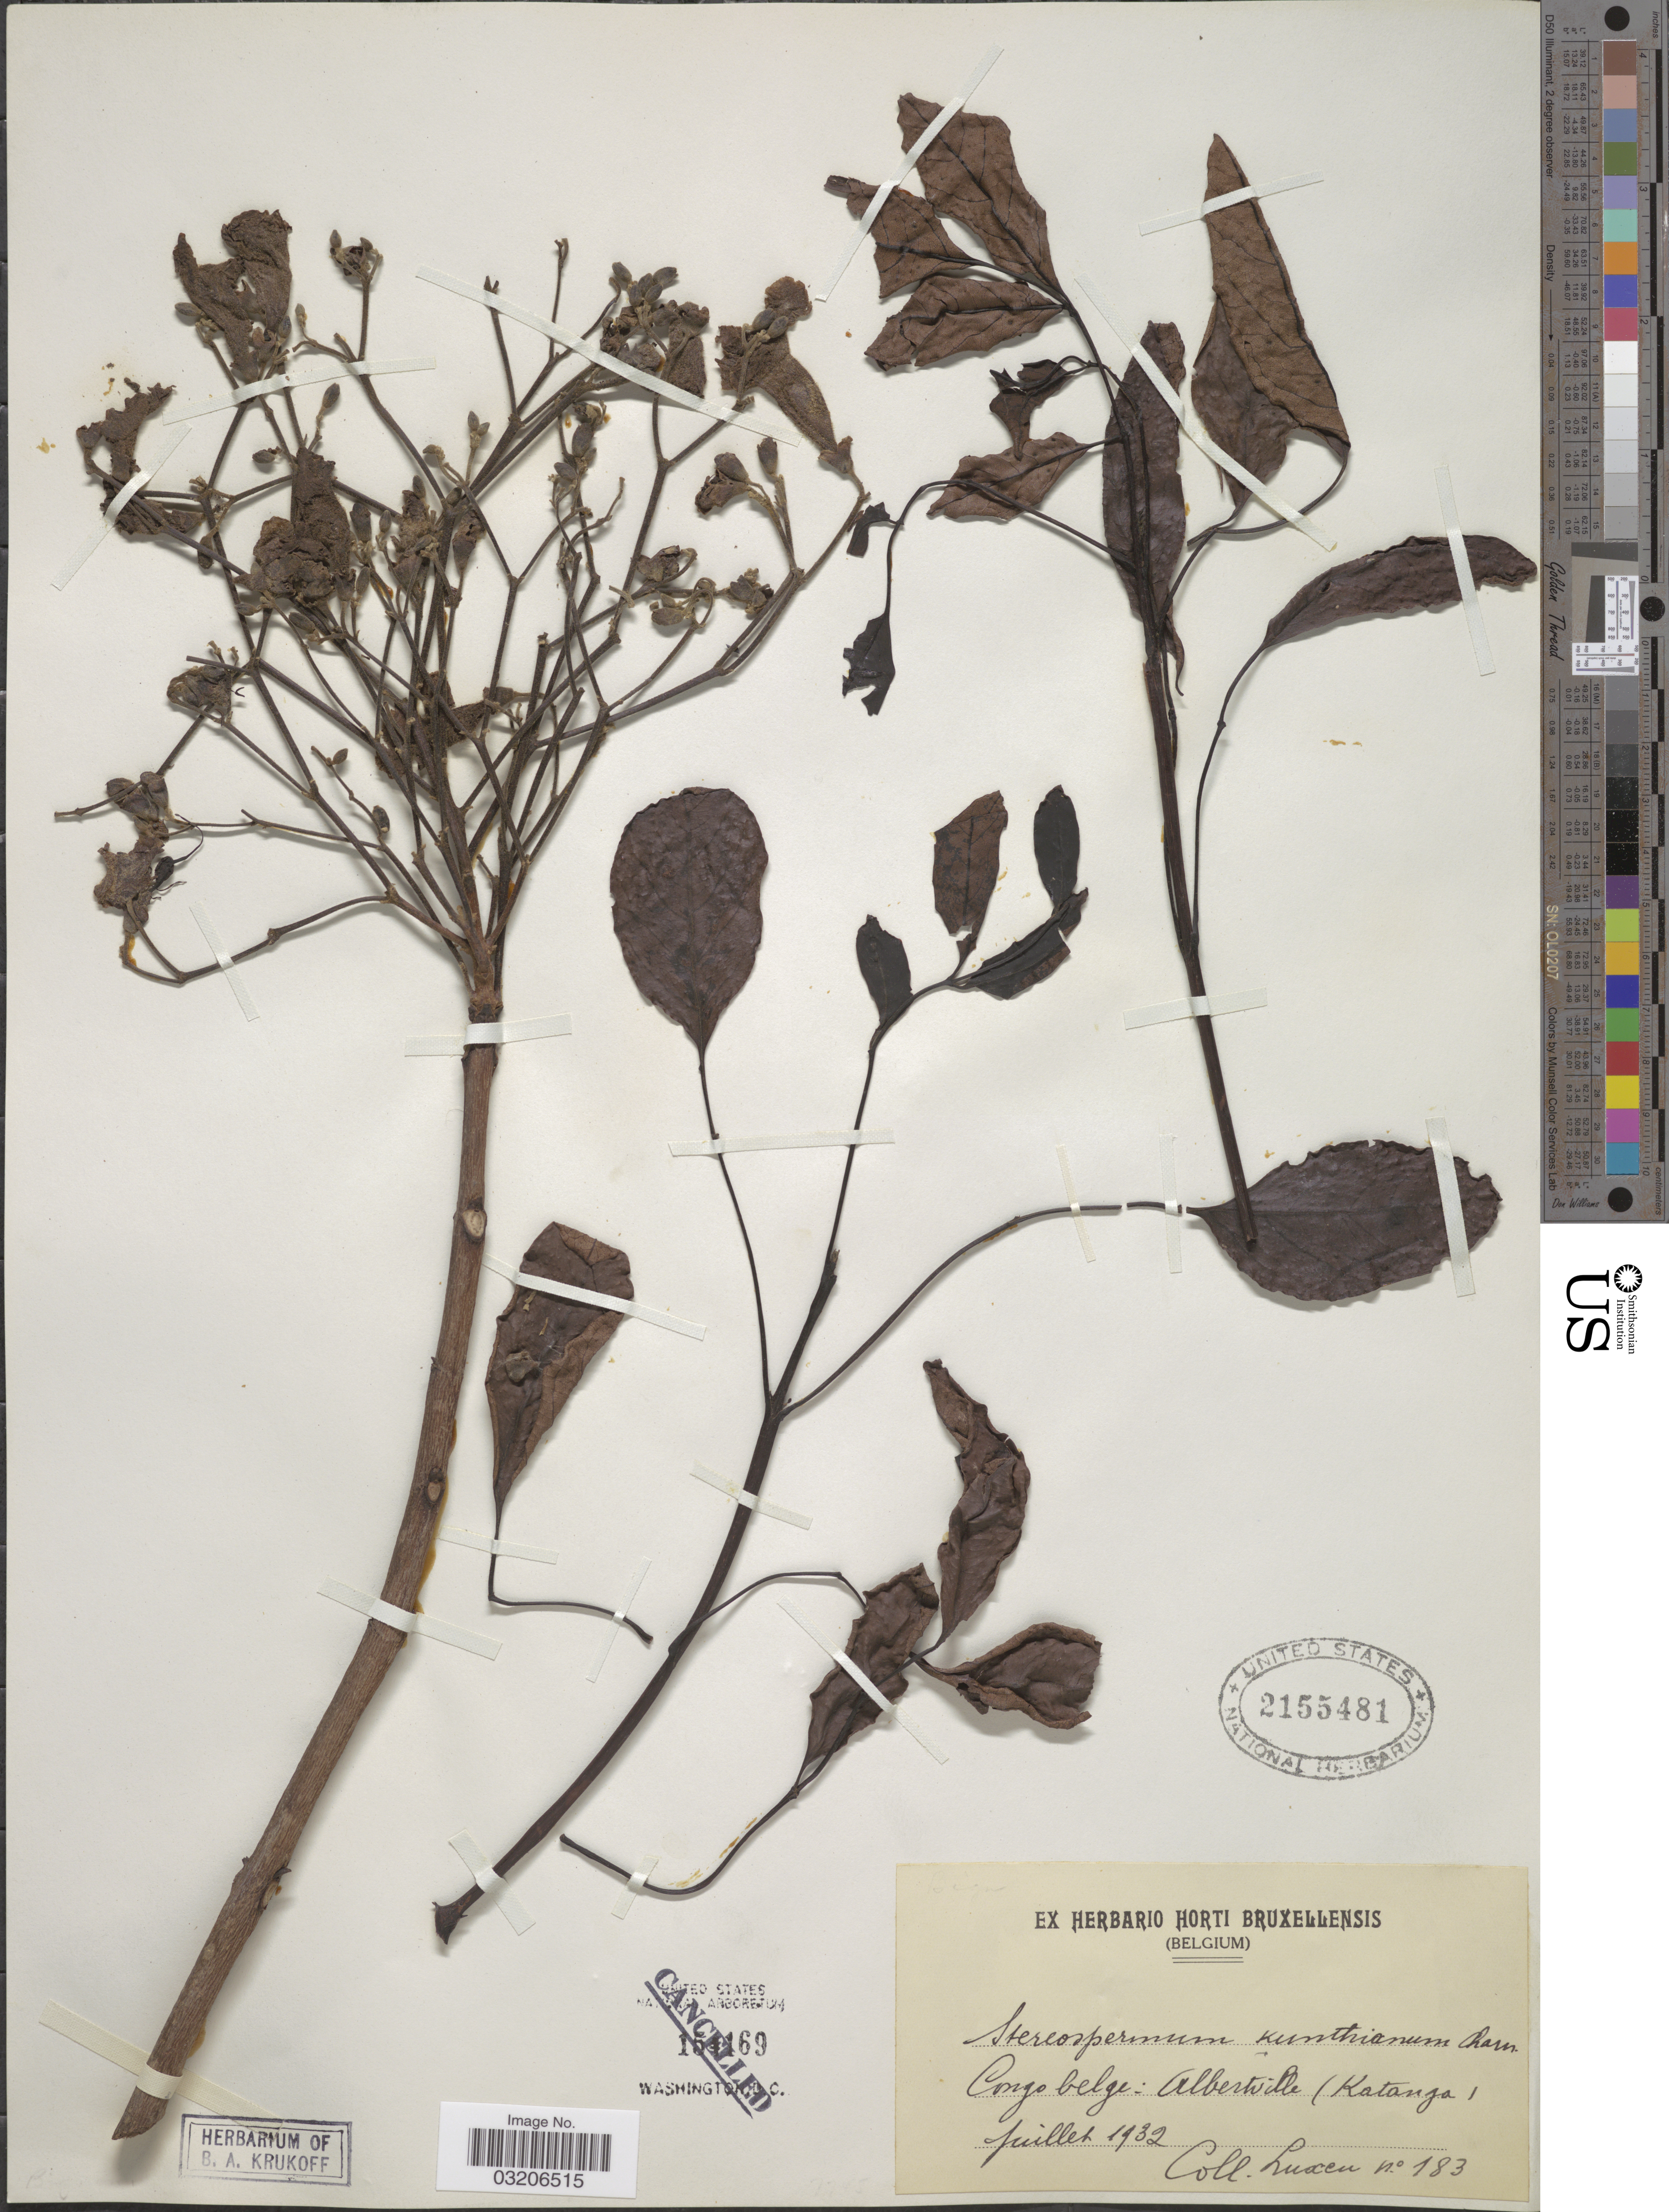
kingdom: Plantae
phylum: Tracheophyta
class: Magnoliopsida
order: Lamiales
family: Bignoniaceae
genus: Stereospermum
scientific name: Stereospermum kunthianum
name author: Cham.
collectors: Luxen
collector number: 183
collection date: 1932-07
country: Congo, Democratic Republic of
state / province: Tanganyika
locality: Congo Belge: Albertville.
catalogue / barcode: US 2155481